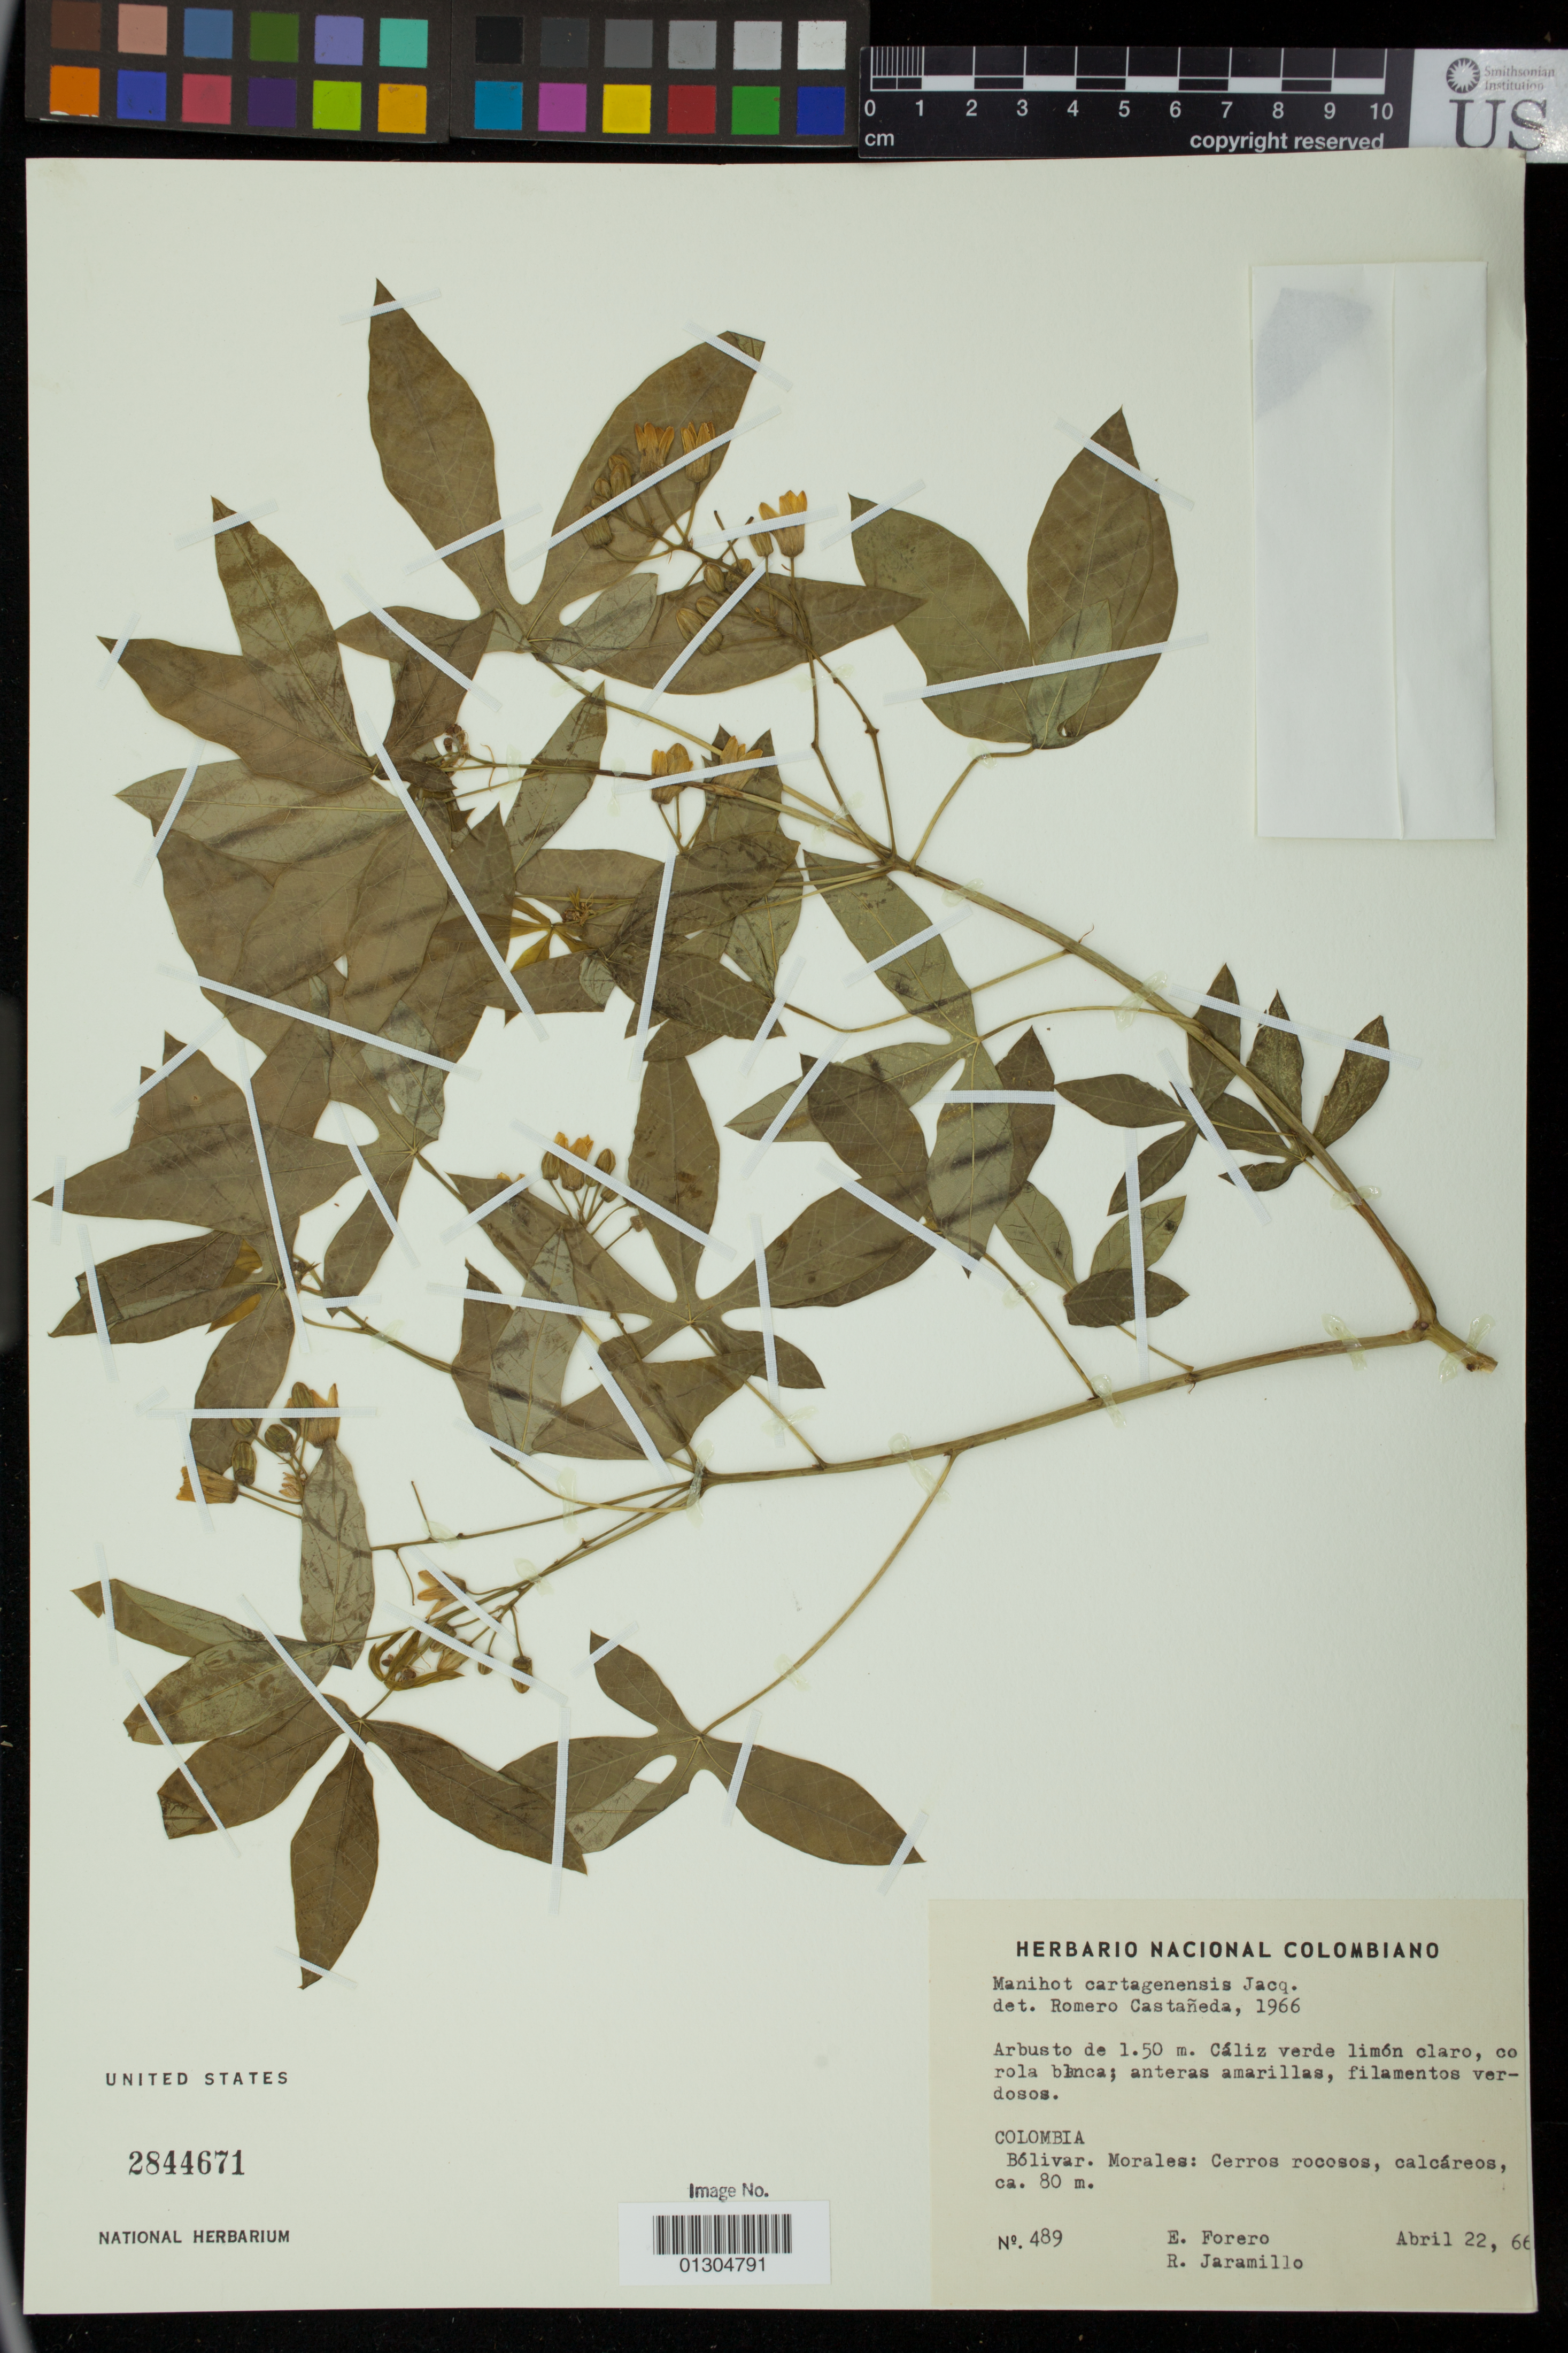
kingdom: Plantae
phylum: Tracheophyta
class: Magnoliopsida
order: Malpighiales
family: Euphorbiaceae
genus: Manihot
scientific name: Manihot carthagenensis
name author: (Jacq.) Müll. Arg.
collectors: E. Forero & R. Jaramillo M.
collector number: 489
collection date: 1966-04-22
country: Colombia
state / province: Bolivar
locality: Morales: Cerros Rocosos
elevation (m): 80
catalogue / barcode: US 2844671